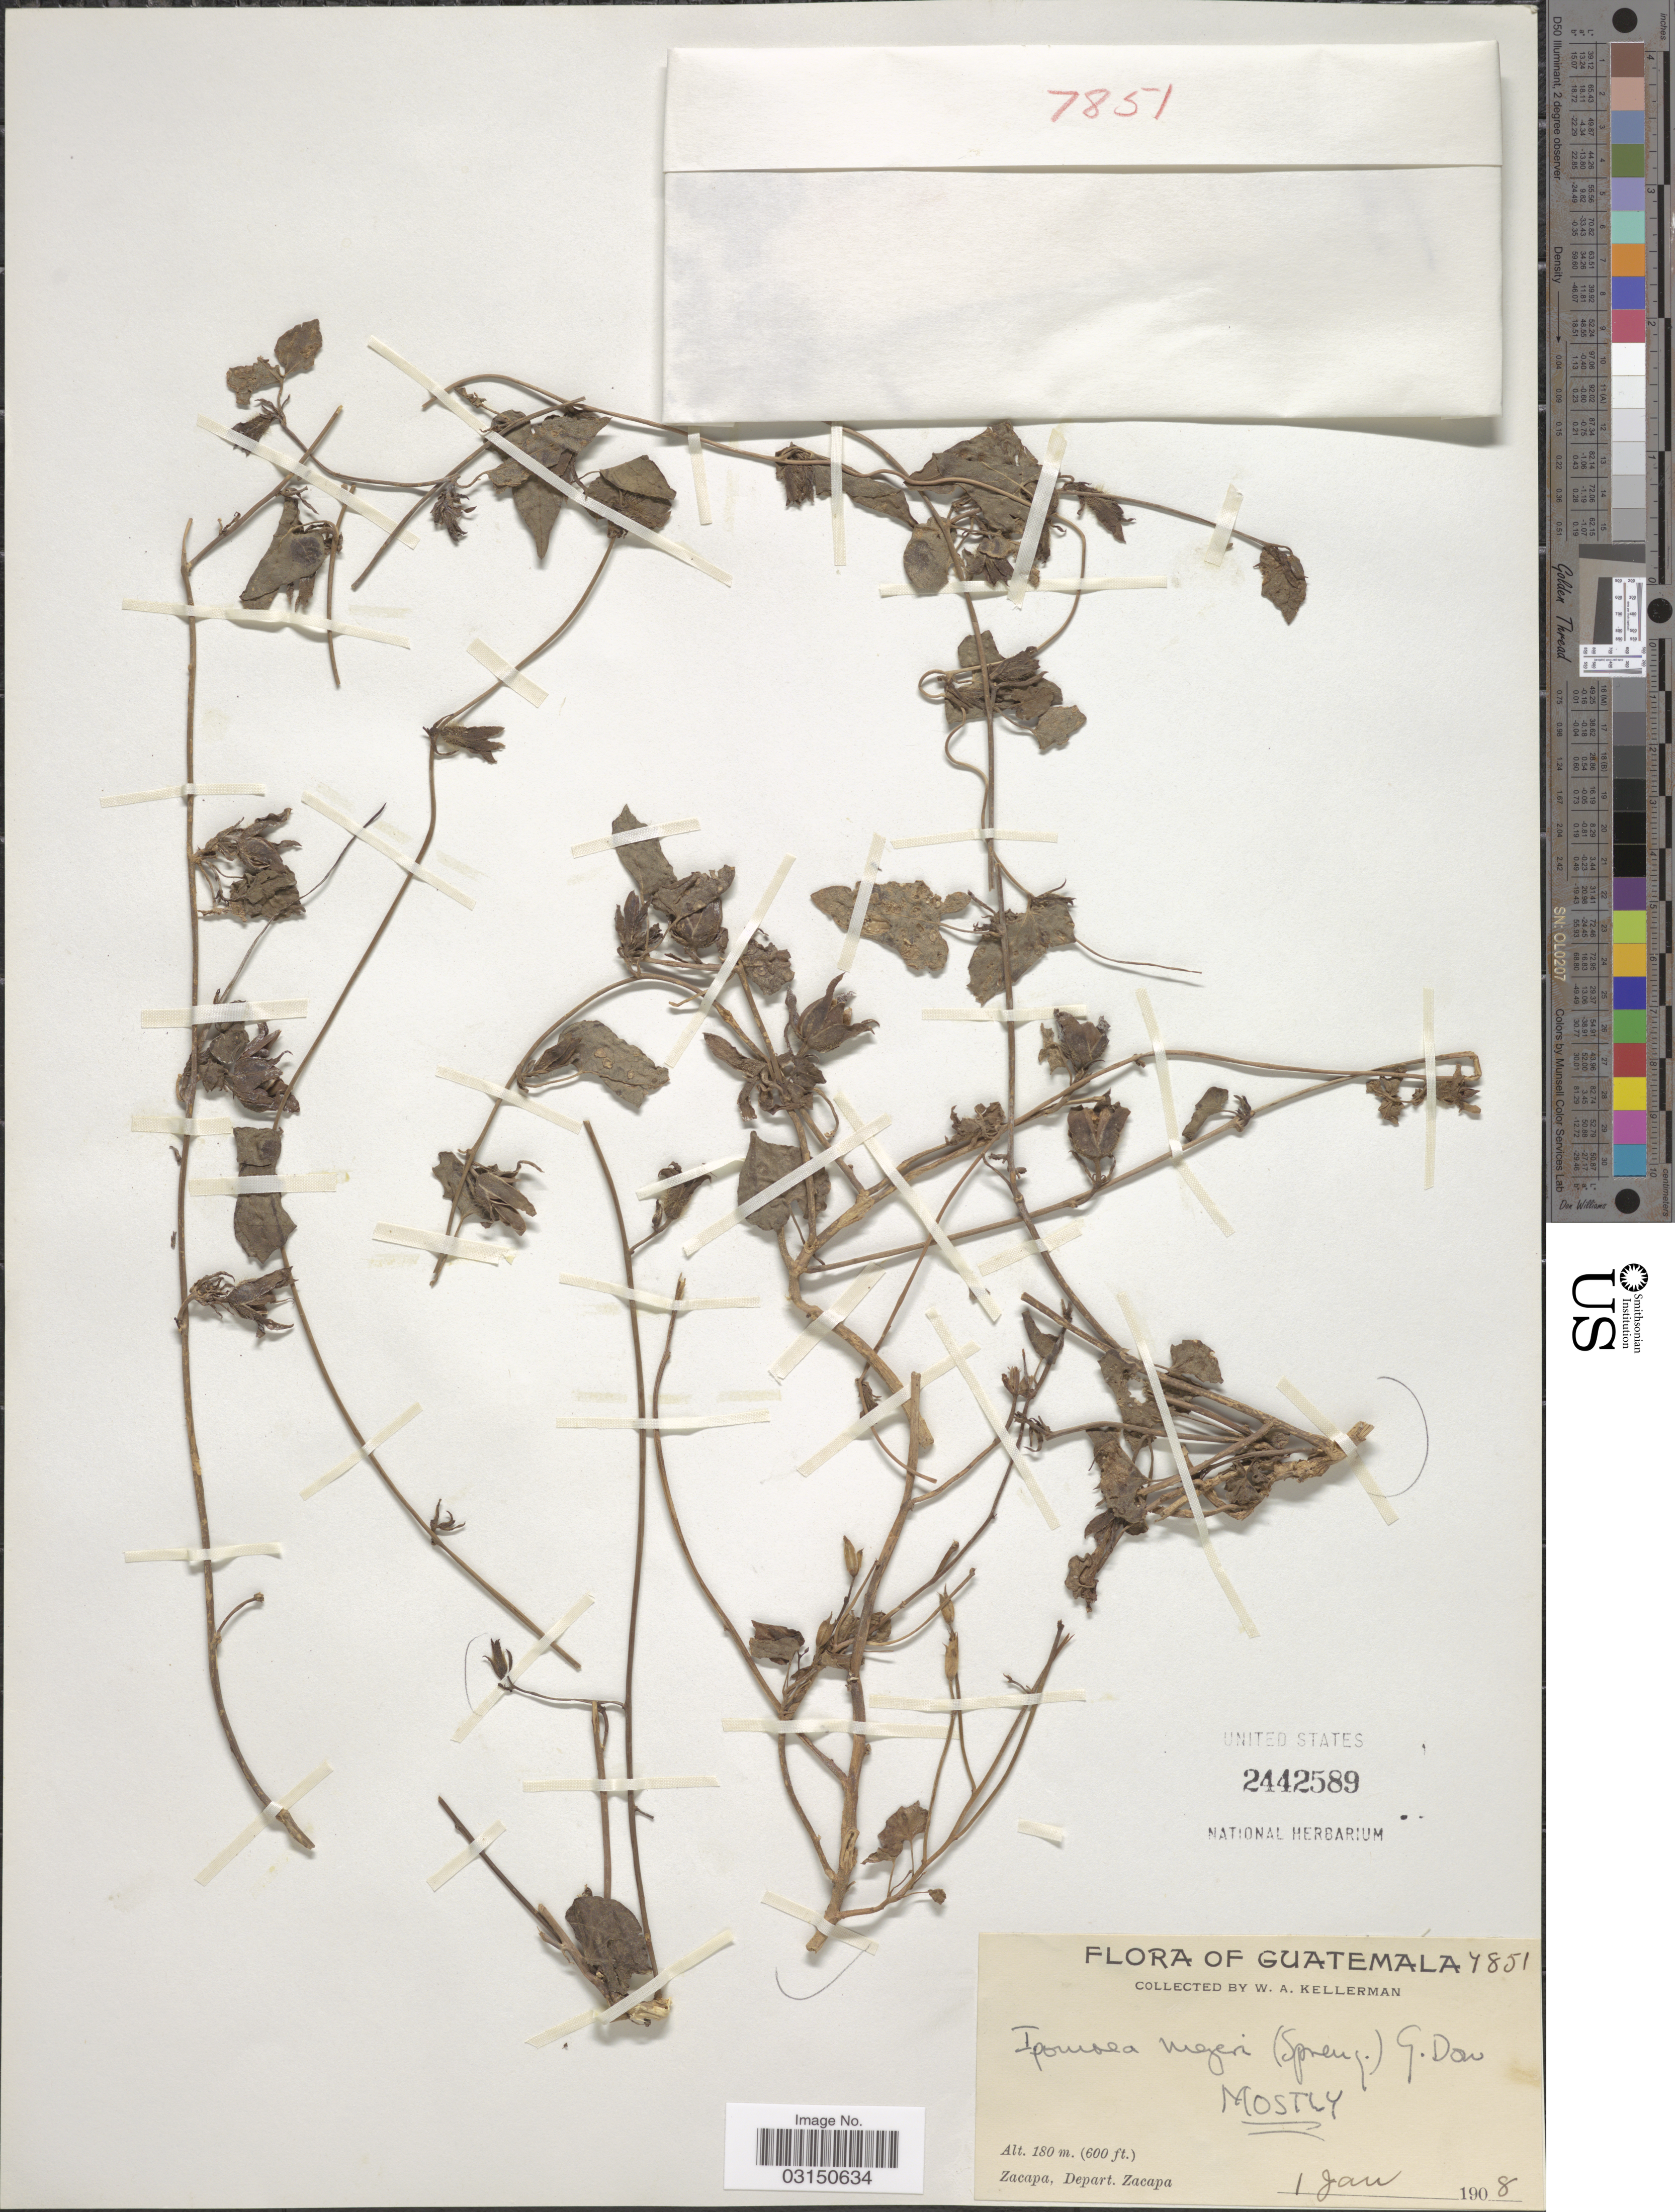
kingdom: Plantae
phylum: Tracheophyta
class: Magnoliopsida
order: Solanales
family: Convolvulaceae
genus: Ipomoea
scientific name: Ipomoea meyeri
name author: (Spreng.) G. Don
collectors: W. Kellerman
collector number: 7851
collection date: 1908-01-01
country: Guatemala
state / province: Zacapa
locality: Zacapa, Depart. Zacapa.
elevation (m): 180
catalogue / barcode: US 2442589